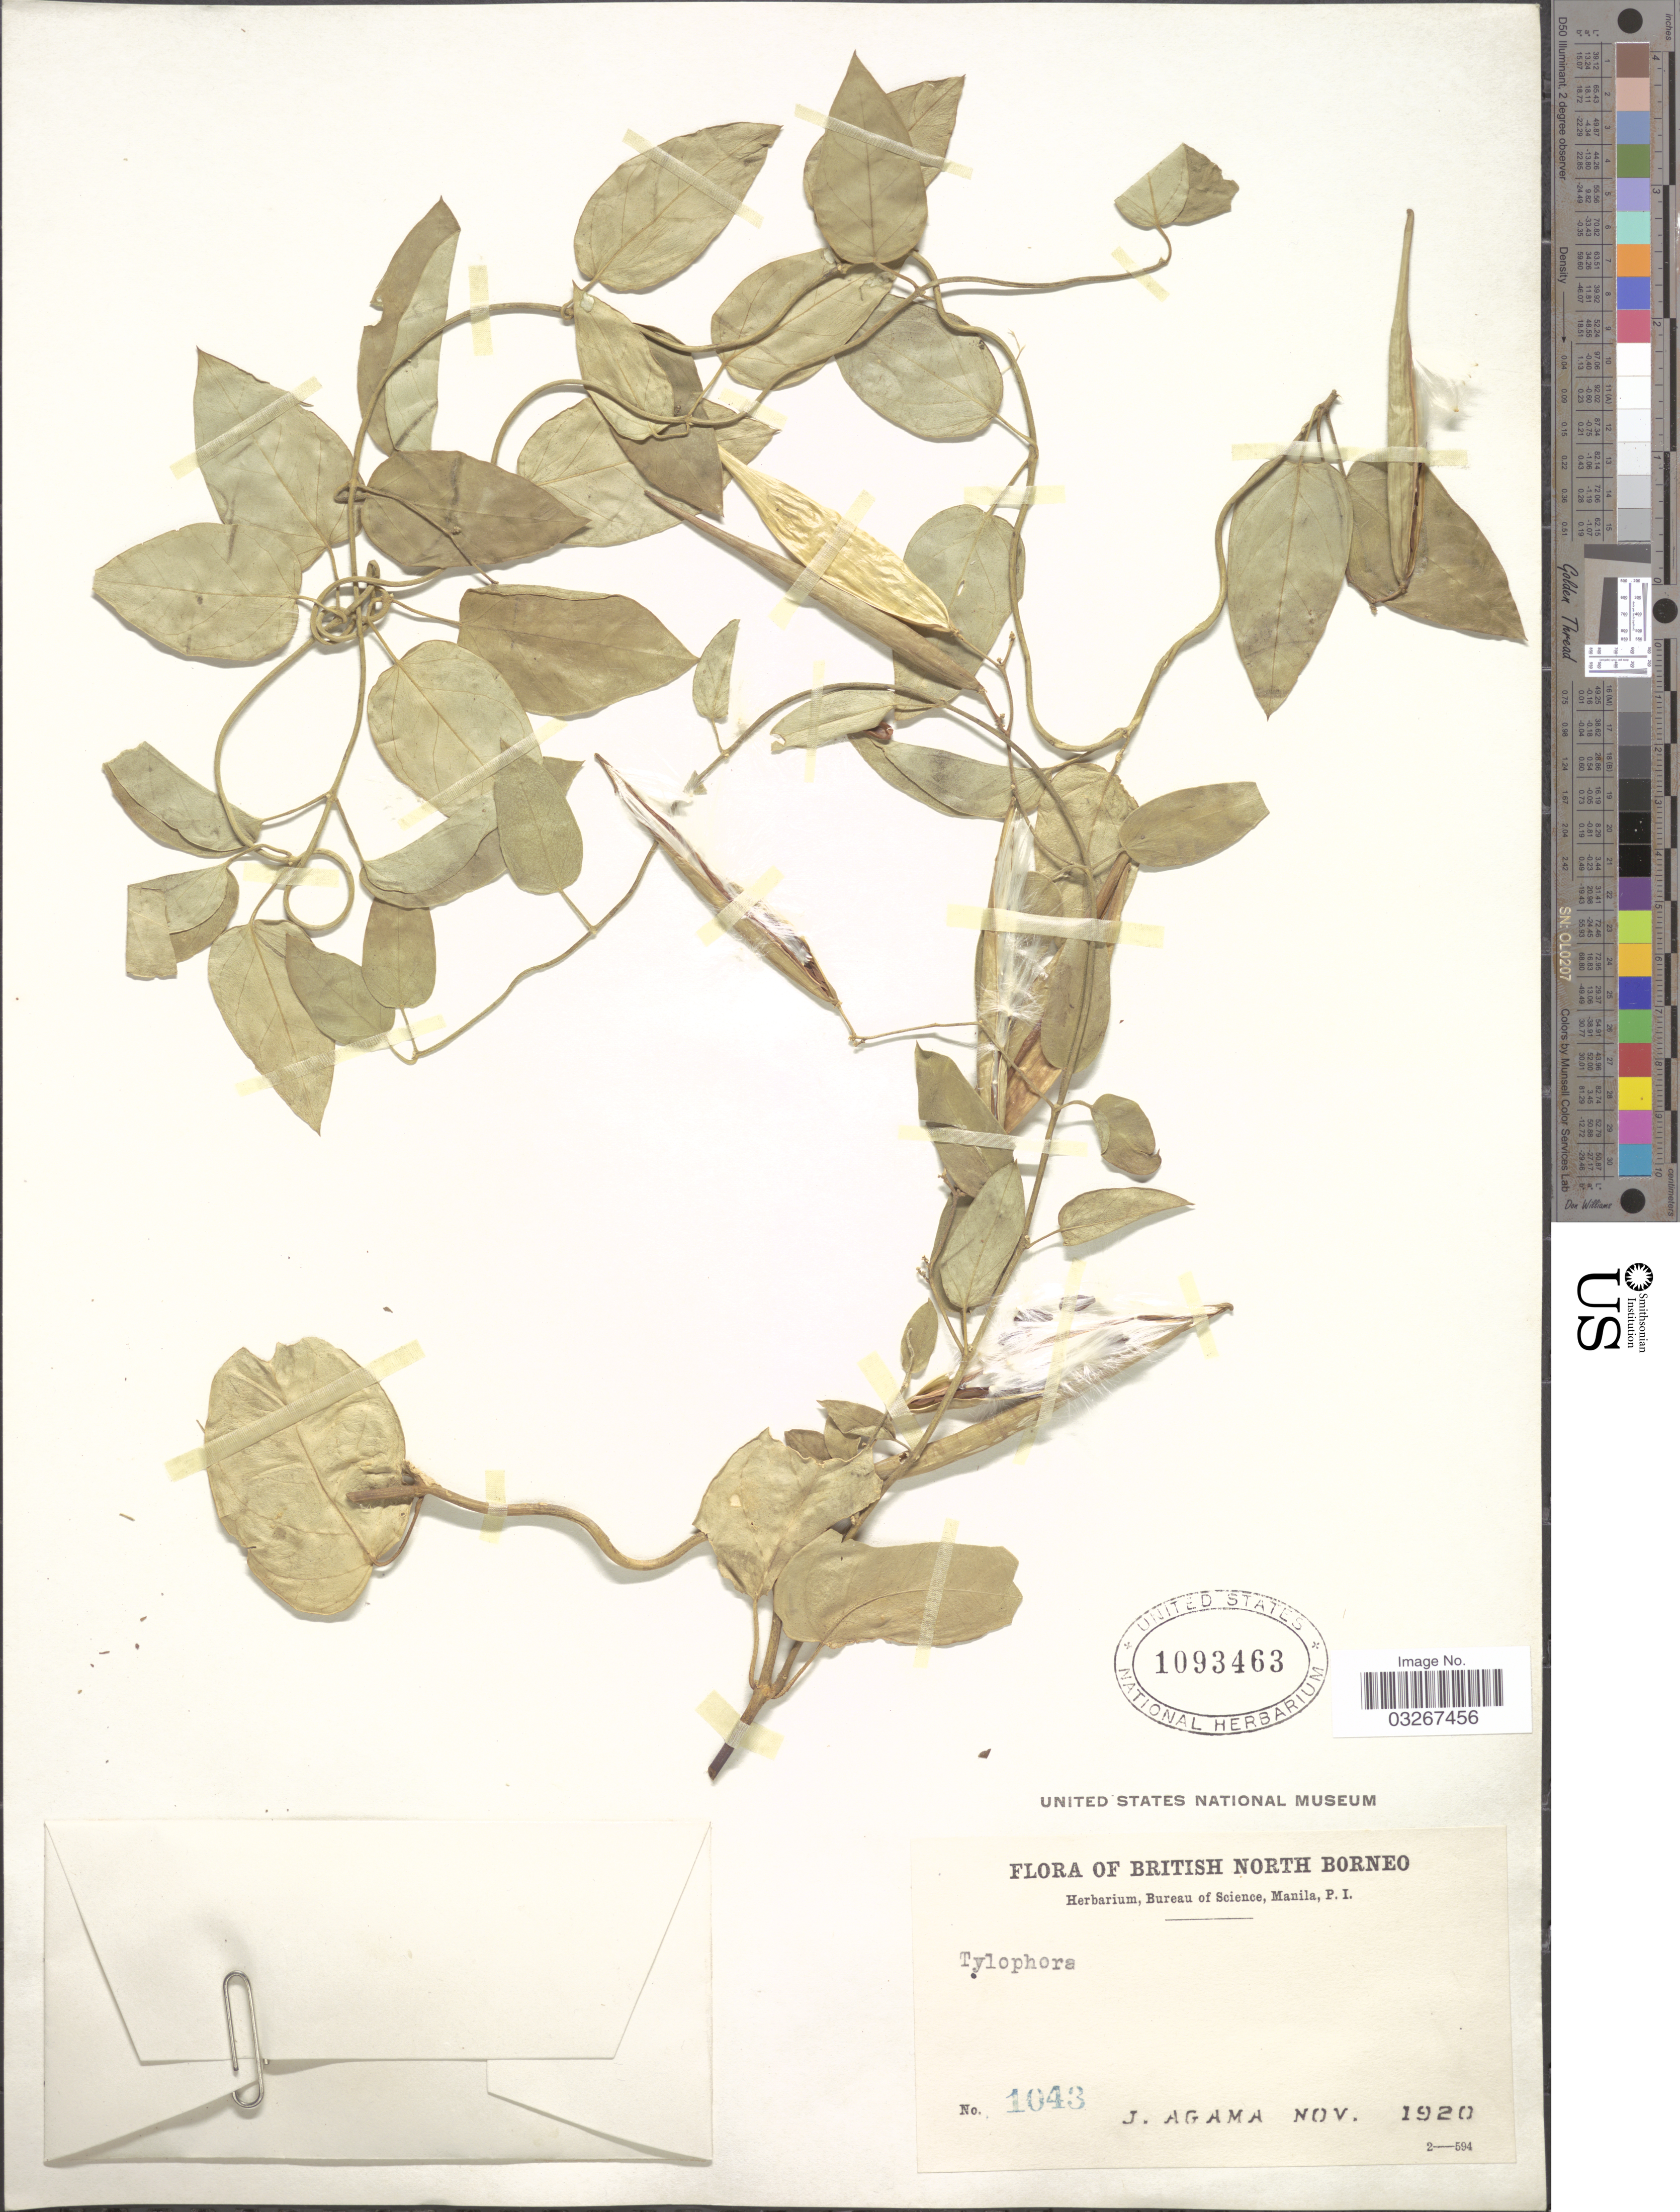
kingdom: Plantae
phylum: Tracheophyta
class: Magnoliopsida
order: Gentianales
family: Apocynaceae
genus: Tylophora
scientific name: Tylophora sp.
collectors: J. Agama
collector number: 1043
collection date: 1920-11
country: Malaysia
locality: British North Borneo.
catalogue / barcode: US 1093463